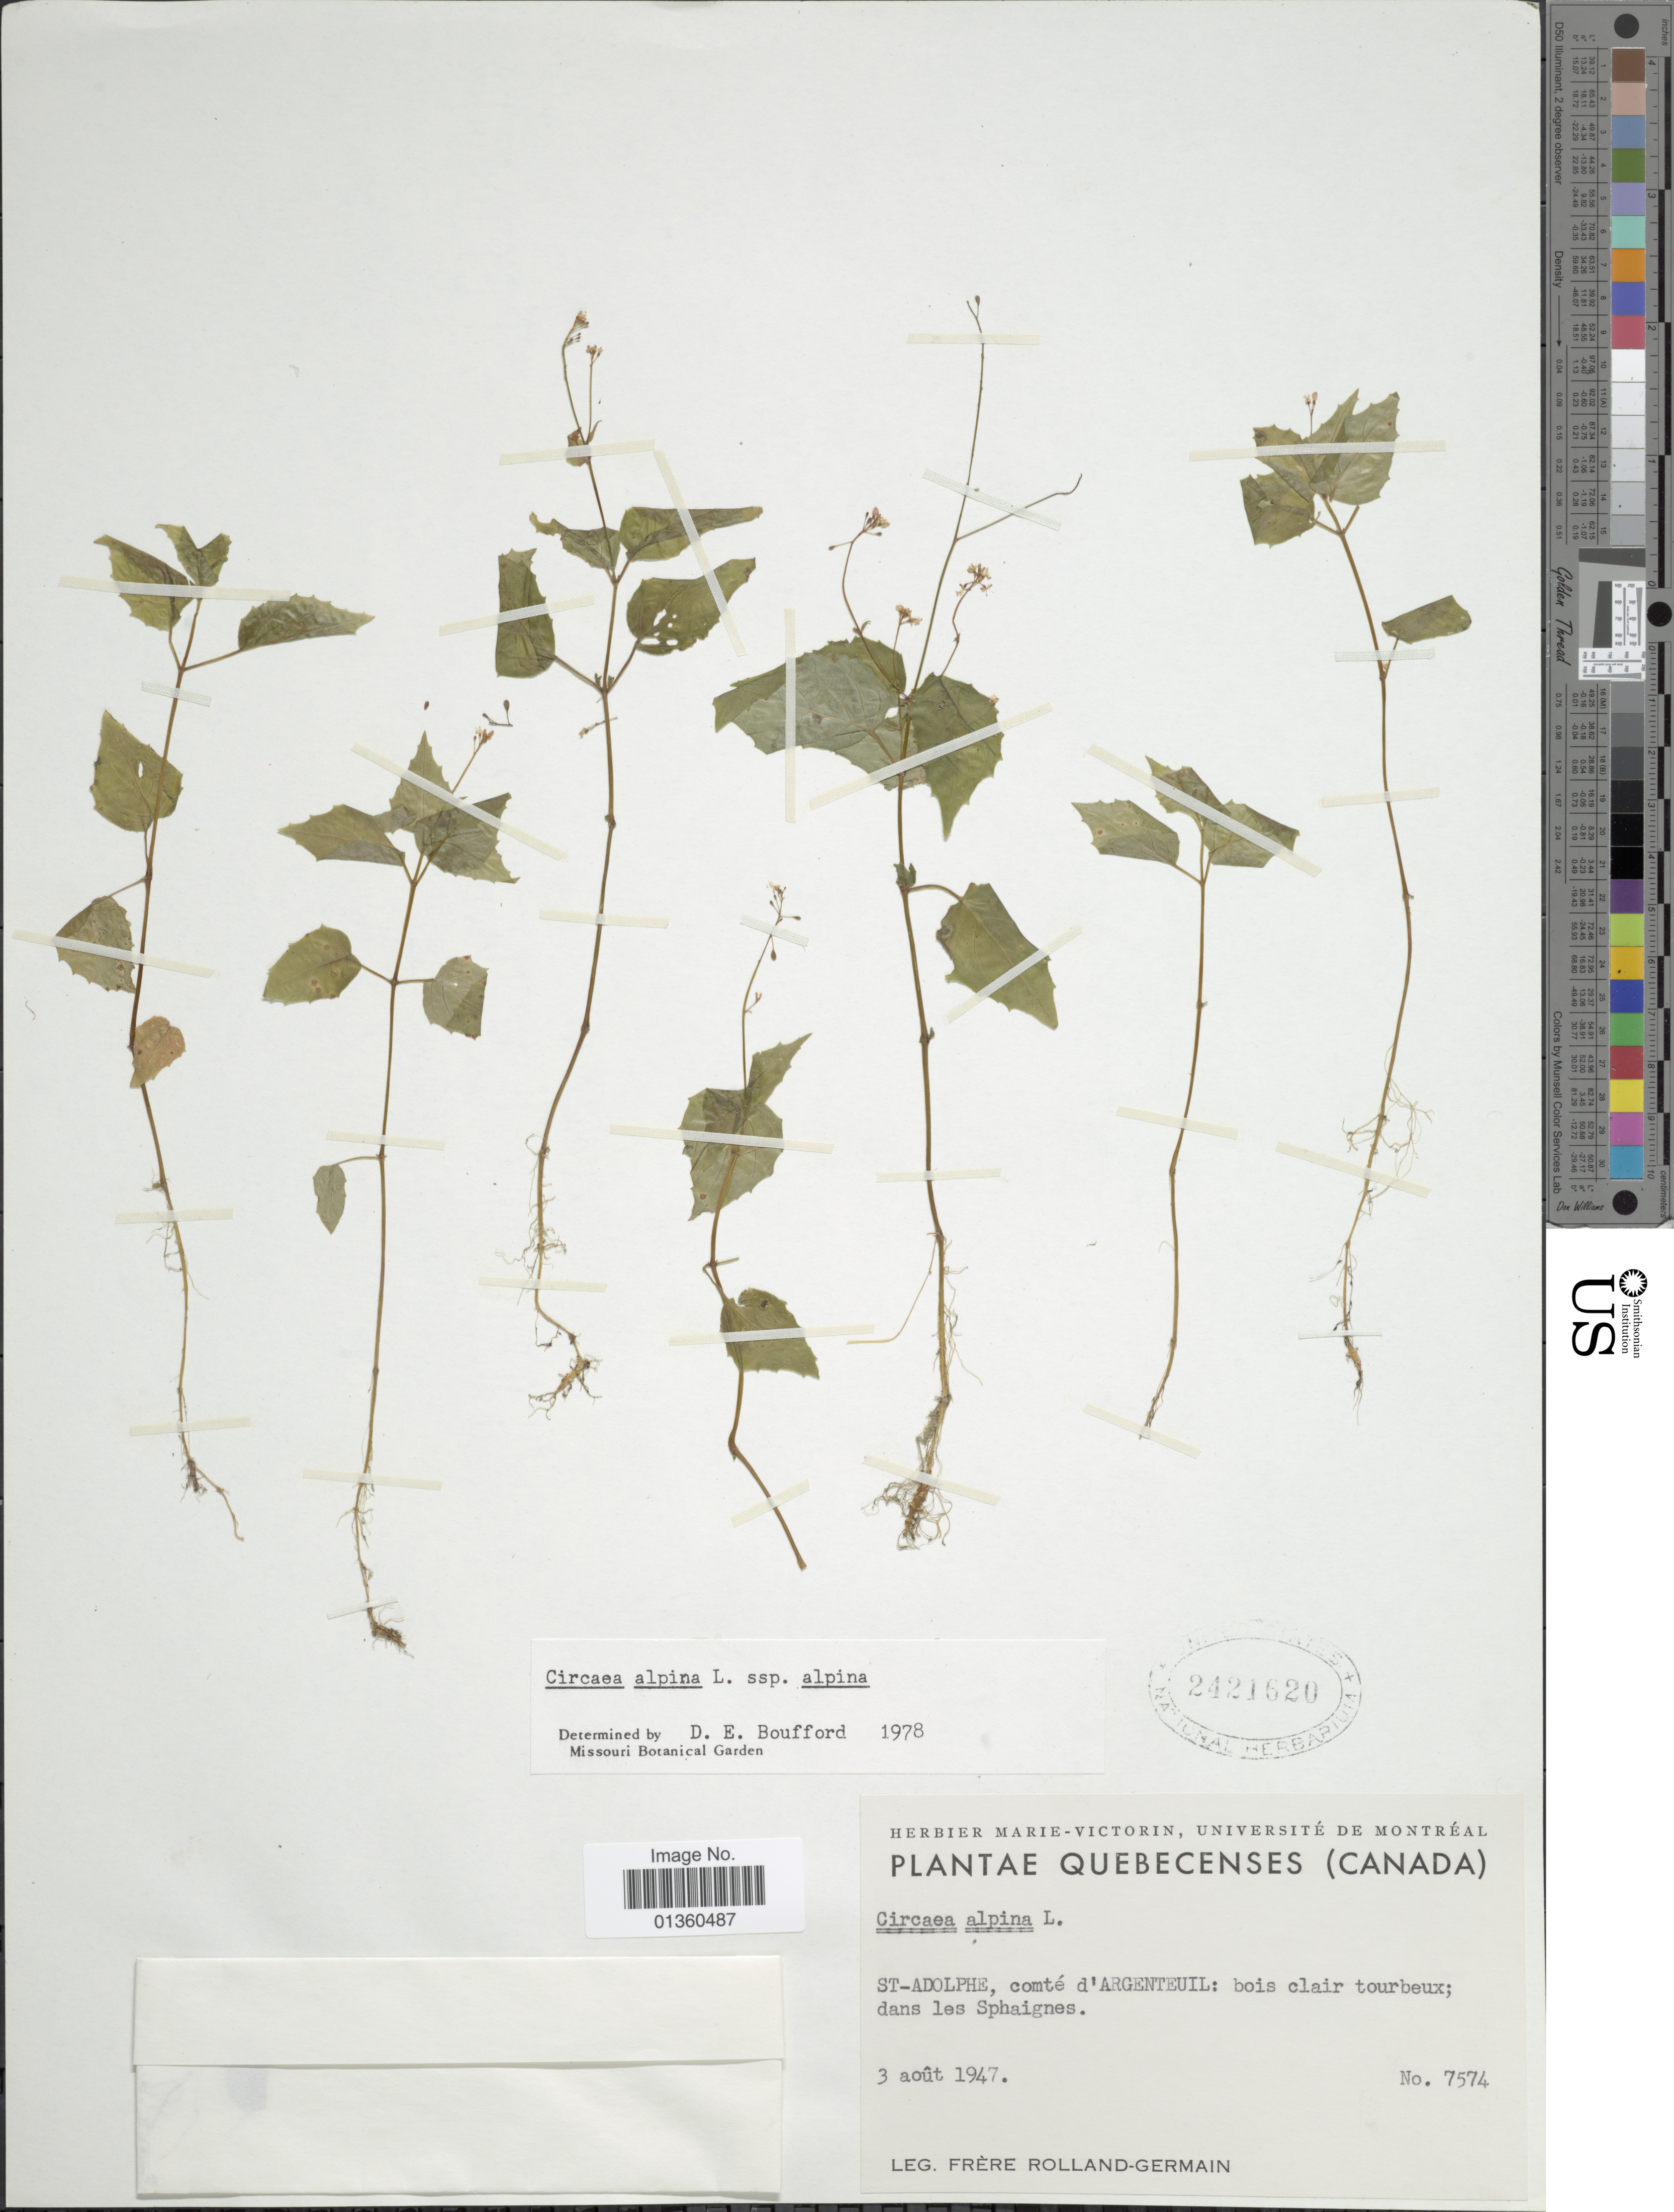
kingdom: Plantae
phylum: Tracheophyta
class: Magnoliopsida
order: Myrtales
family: Onagraceae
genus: Circaea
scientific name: Circaea alpina subsp. alpina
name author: L.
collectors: Rolland-Germain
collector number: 7574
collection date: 1947-08-03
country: Canada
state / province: Quebec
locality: St-Adolphe, comté d'Argenteuil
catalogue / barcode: US 2421620